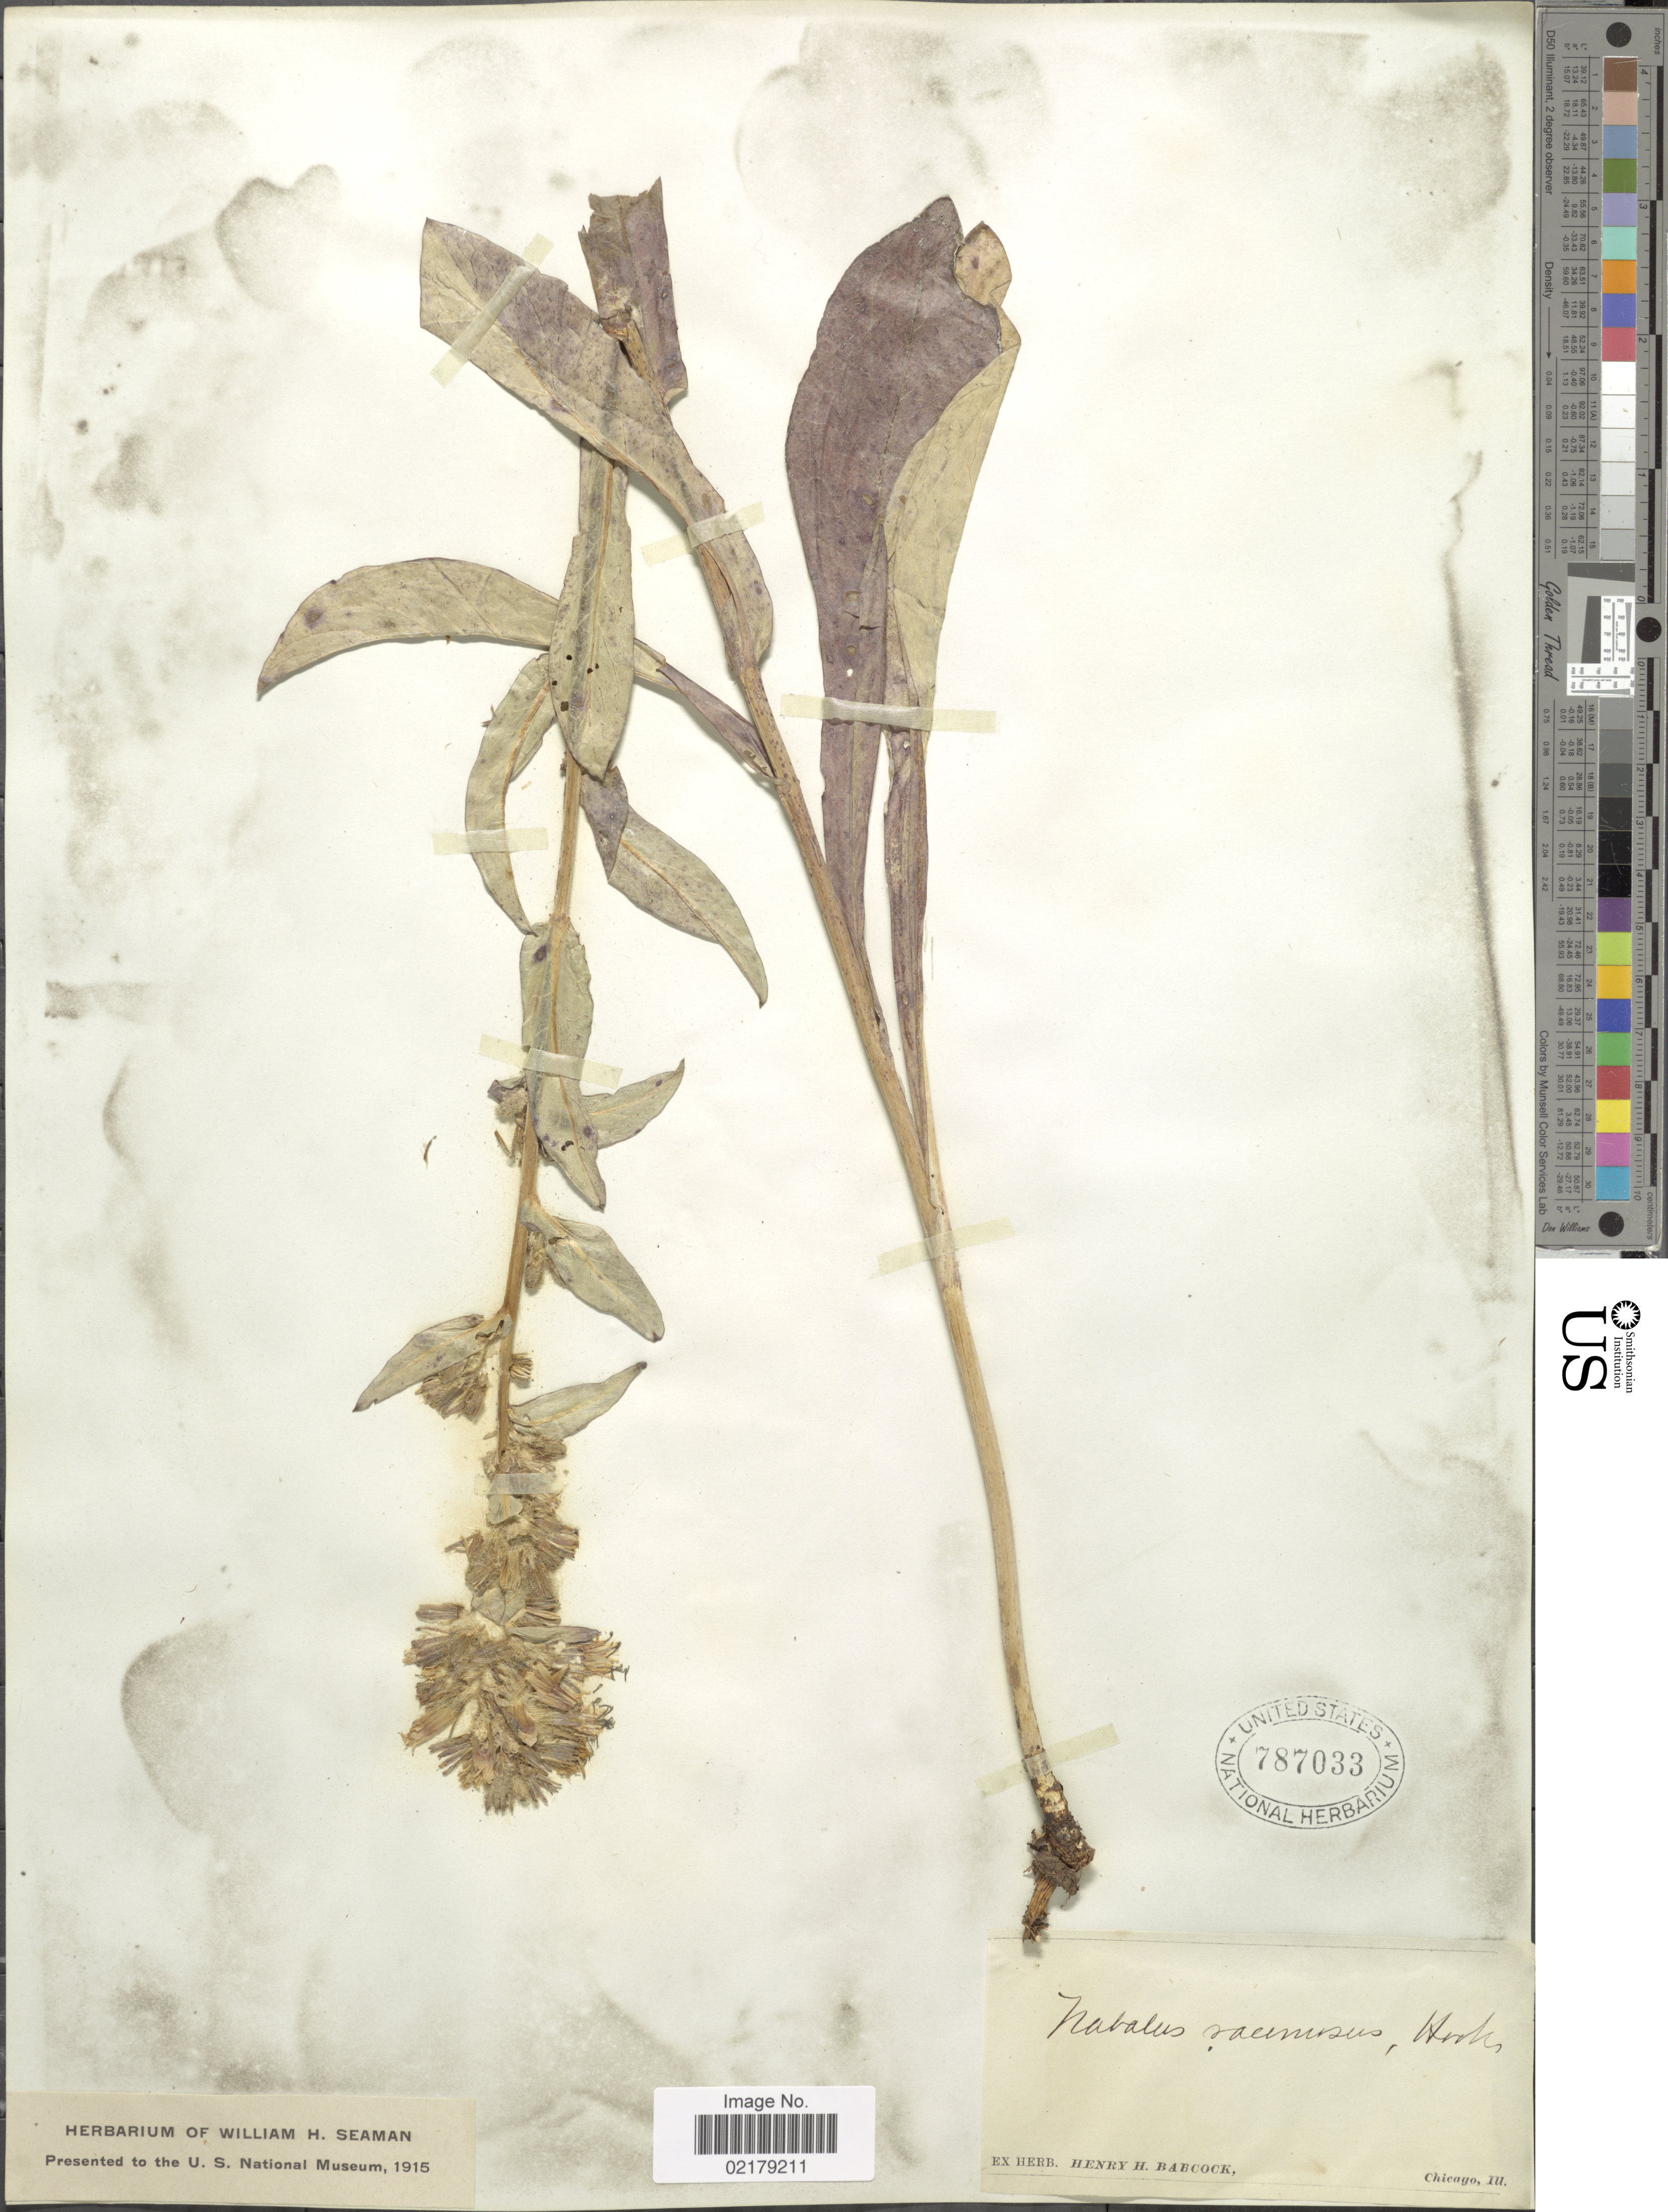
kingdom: Plantae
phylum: Tracheophyta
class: Magnoliopsida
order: Asterales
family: Asteraceae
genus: Nabalus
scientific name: Nabalus racemosus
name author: (Michx.) Hook.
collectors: ex herb. Henry Homes Babcock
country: United States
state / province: Illinois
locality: Chicago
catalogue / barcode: US 787033